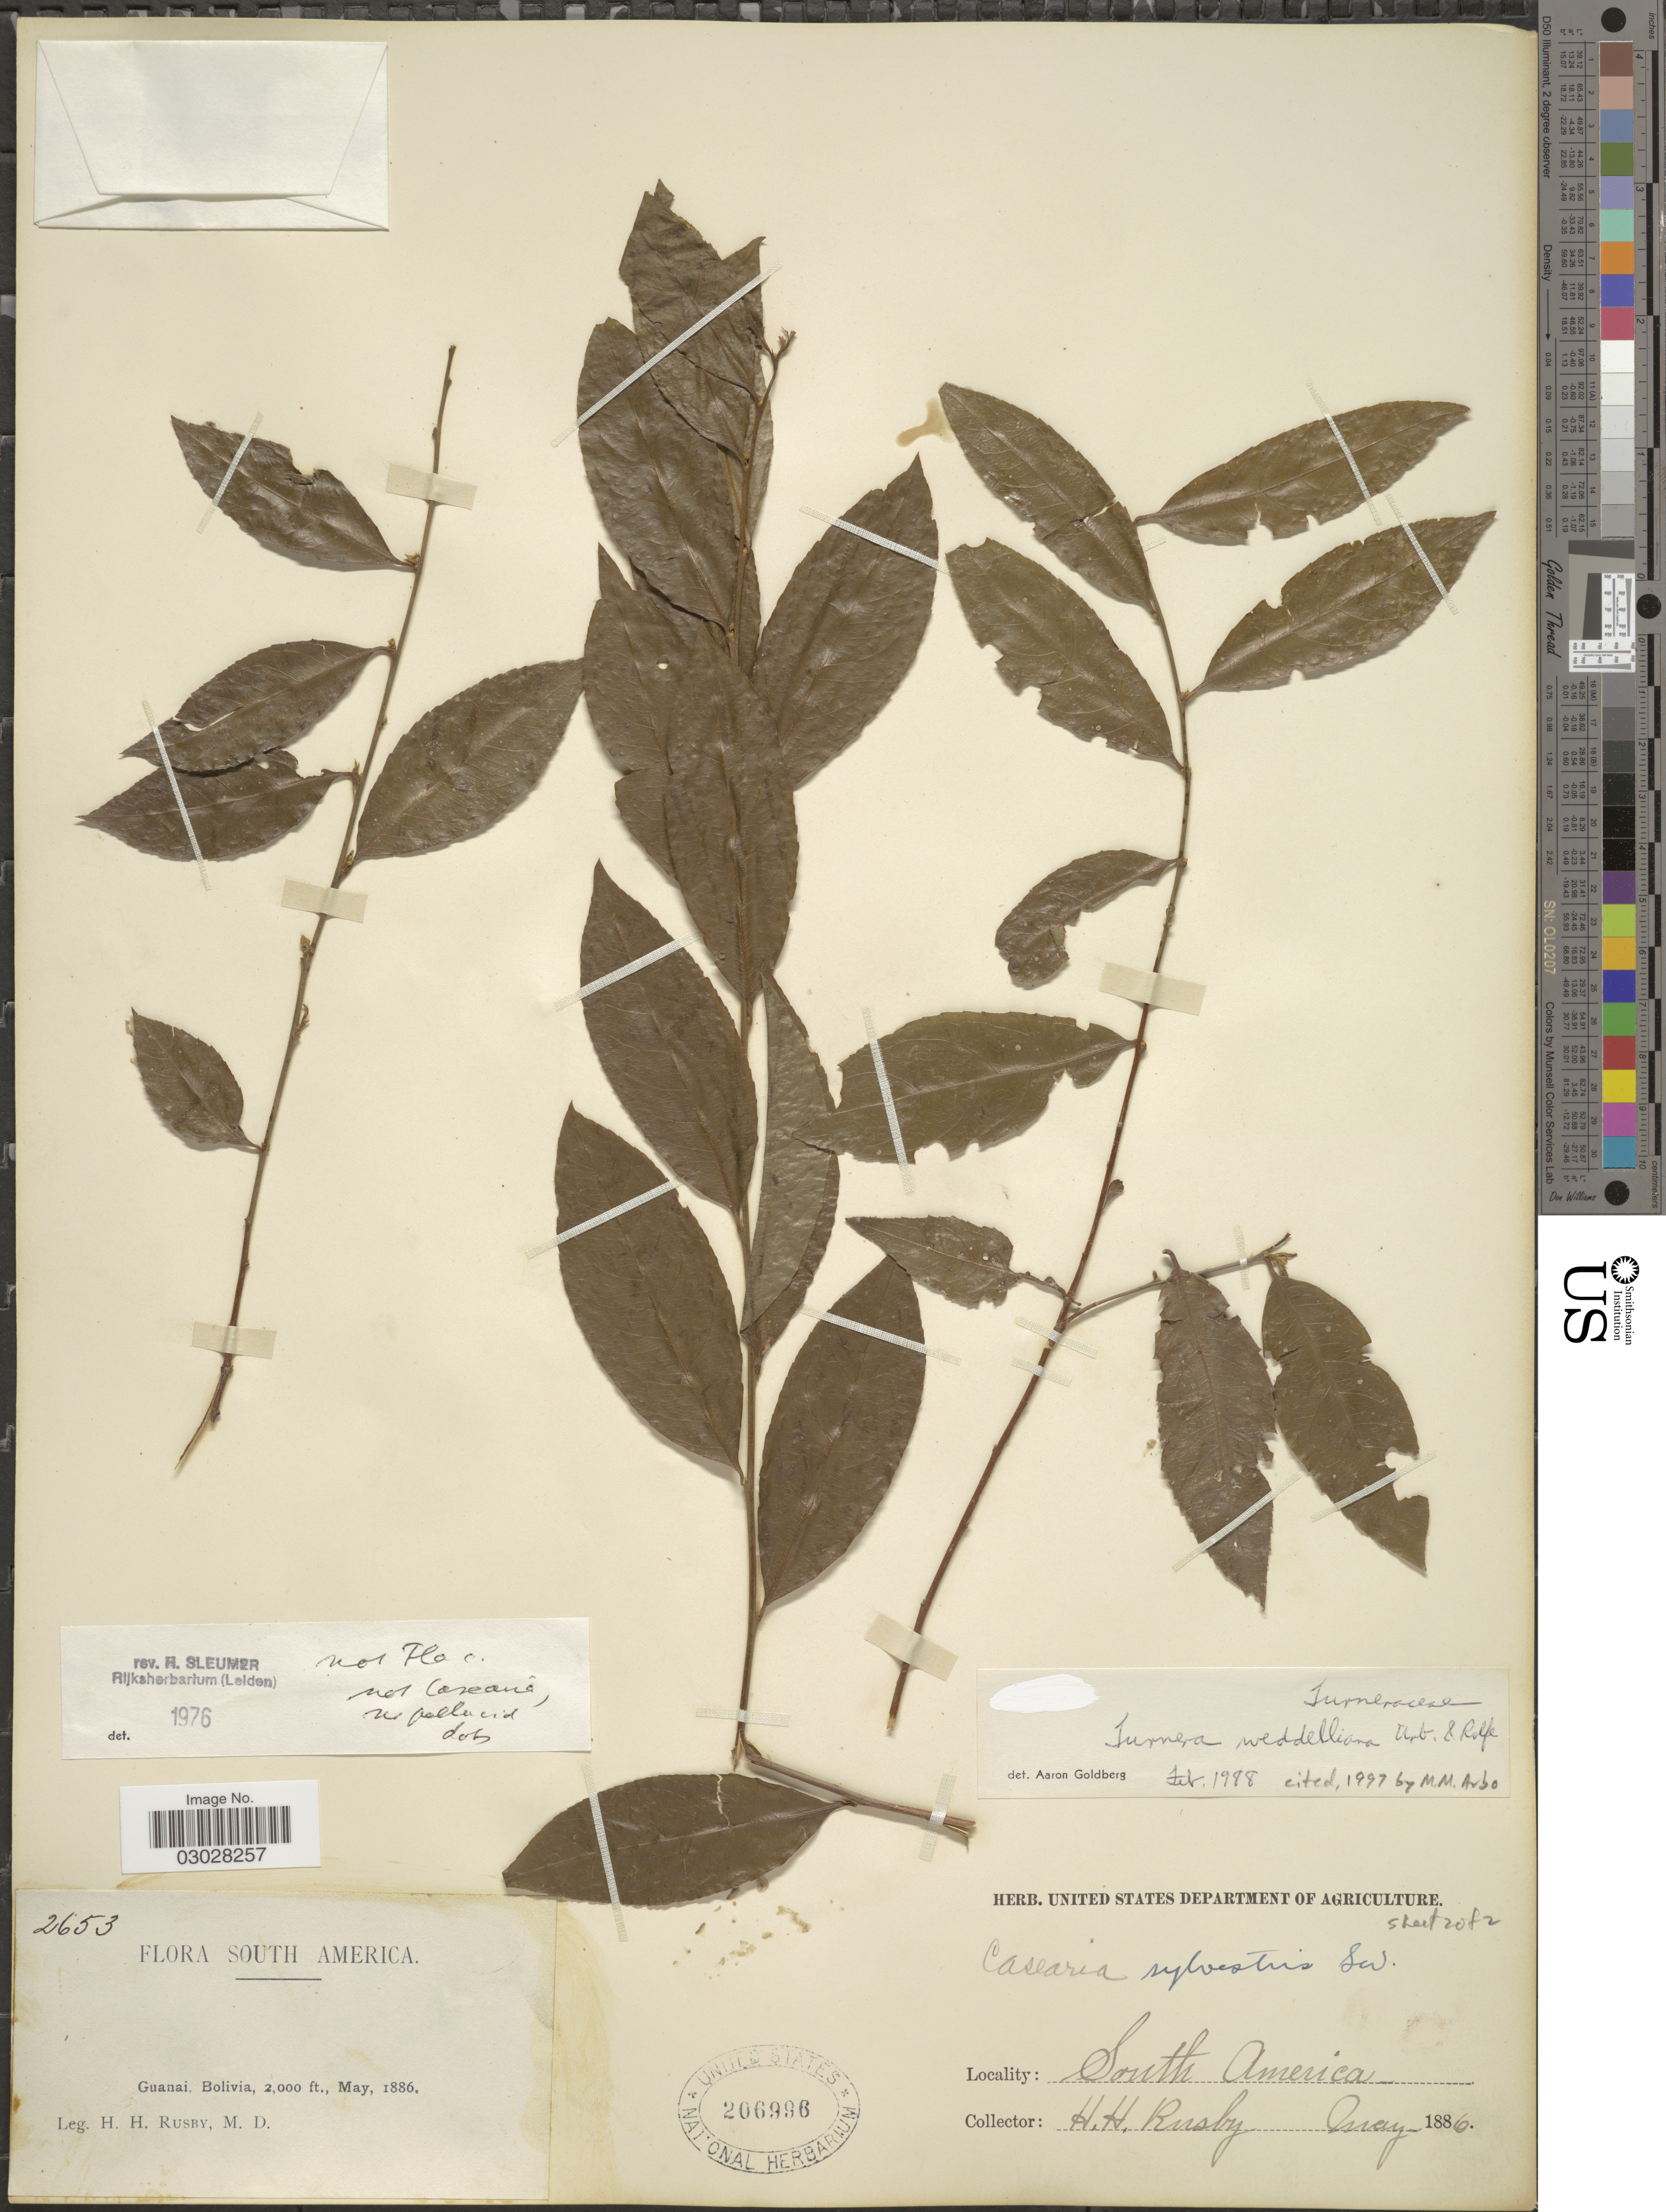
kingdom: Plantae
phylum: Tracheophyta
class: Magnoliopsida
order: Malpighiales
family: Turneraceae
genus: Turnera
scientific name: Turnera weddelliana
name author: Urb. & Rolfe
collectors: H. H. Rusby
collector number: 2653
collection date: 1886-05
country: Bolivia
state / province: La Páz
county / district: Larecaja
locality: Guanay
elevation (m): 610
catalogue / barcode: US 206996